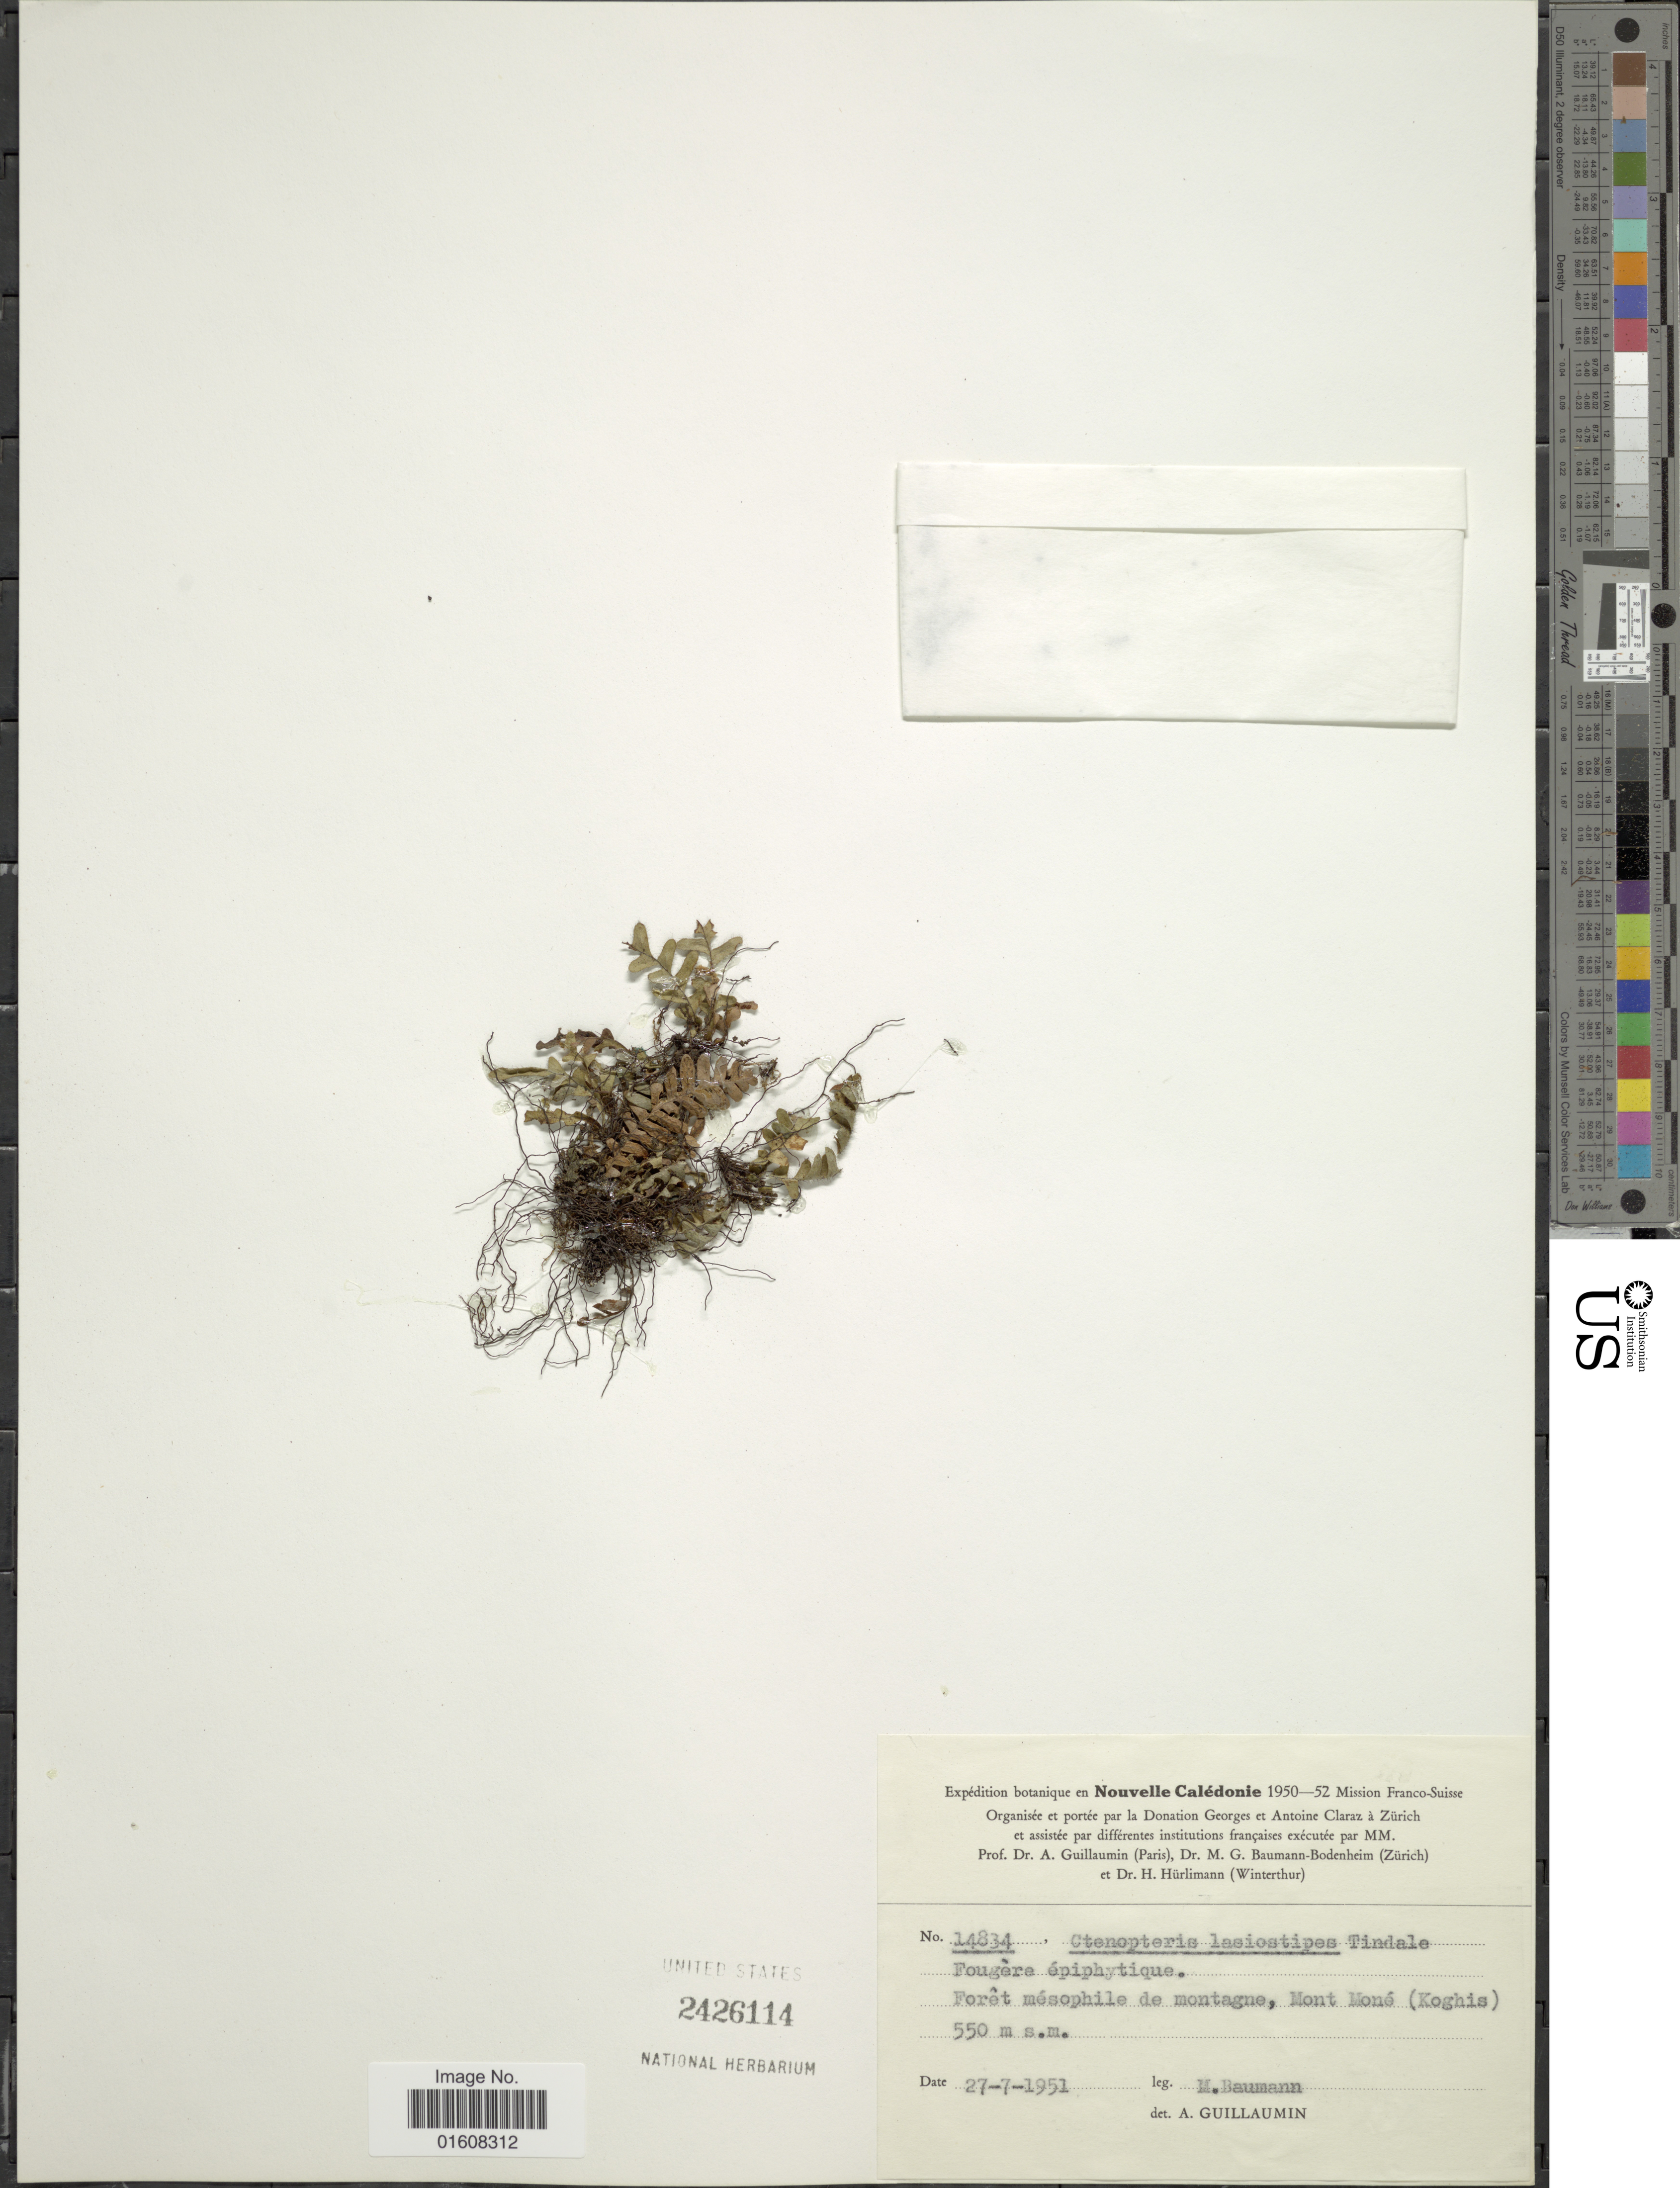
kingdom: Plantae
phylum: Tracheophyta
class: Polypodiopsida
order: Polypodiales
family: Polypodiaceae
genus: Grammitis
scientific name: Grammitis lasiostipes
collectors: M. Baumann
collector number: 14834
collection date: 1951-07-27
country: New Caledonia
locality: Forêt mésophile de montagne, Mont Moné (Koghis)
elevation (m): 550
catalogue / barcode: US 2426114